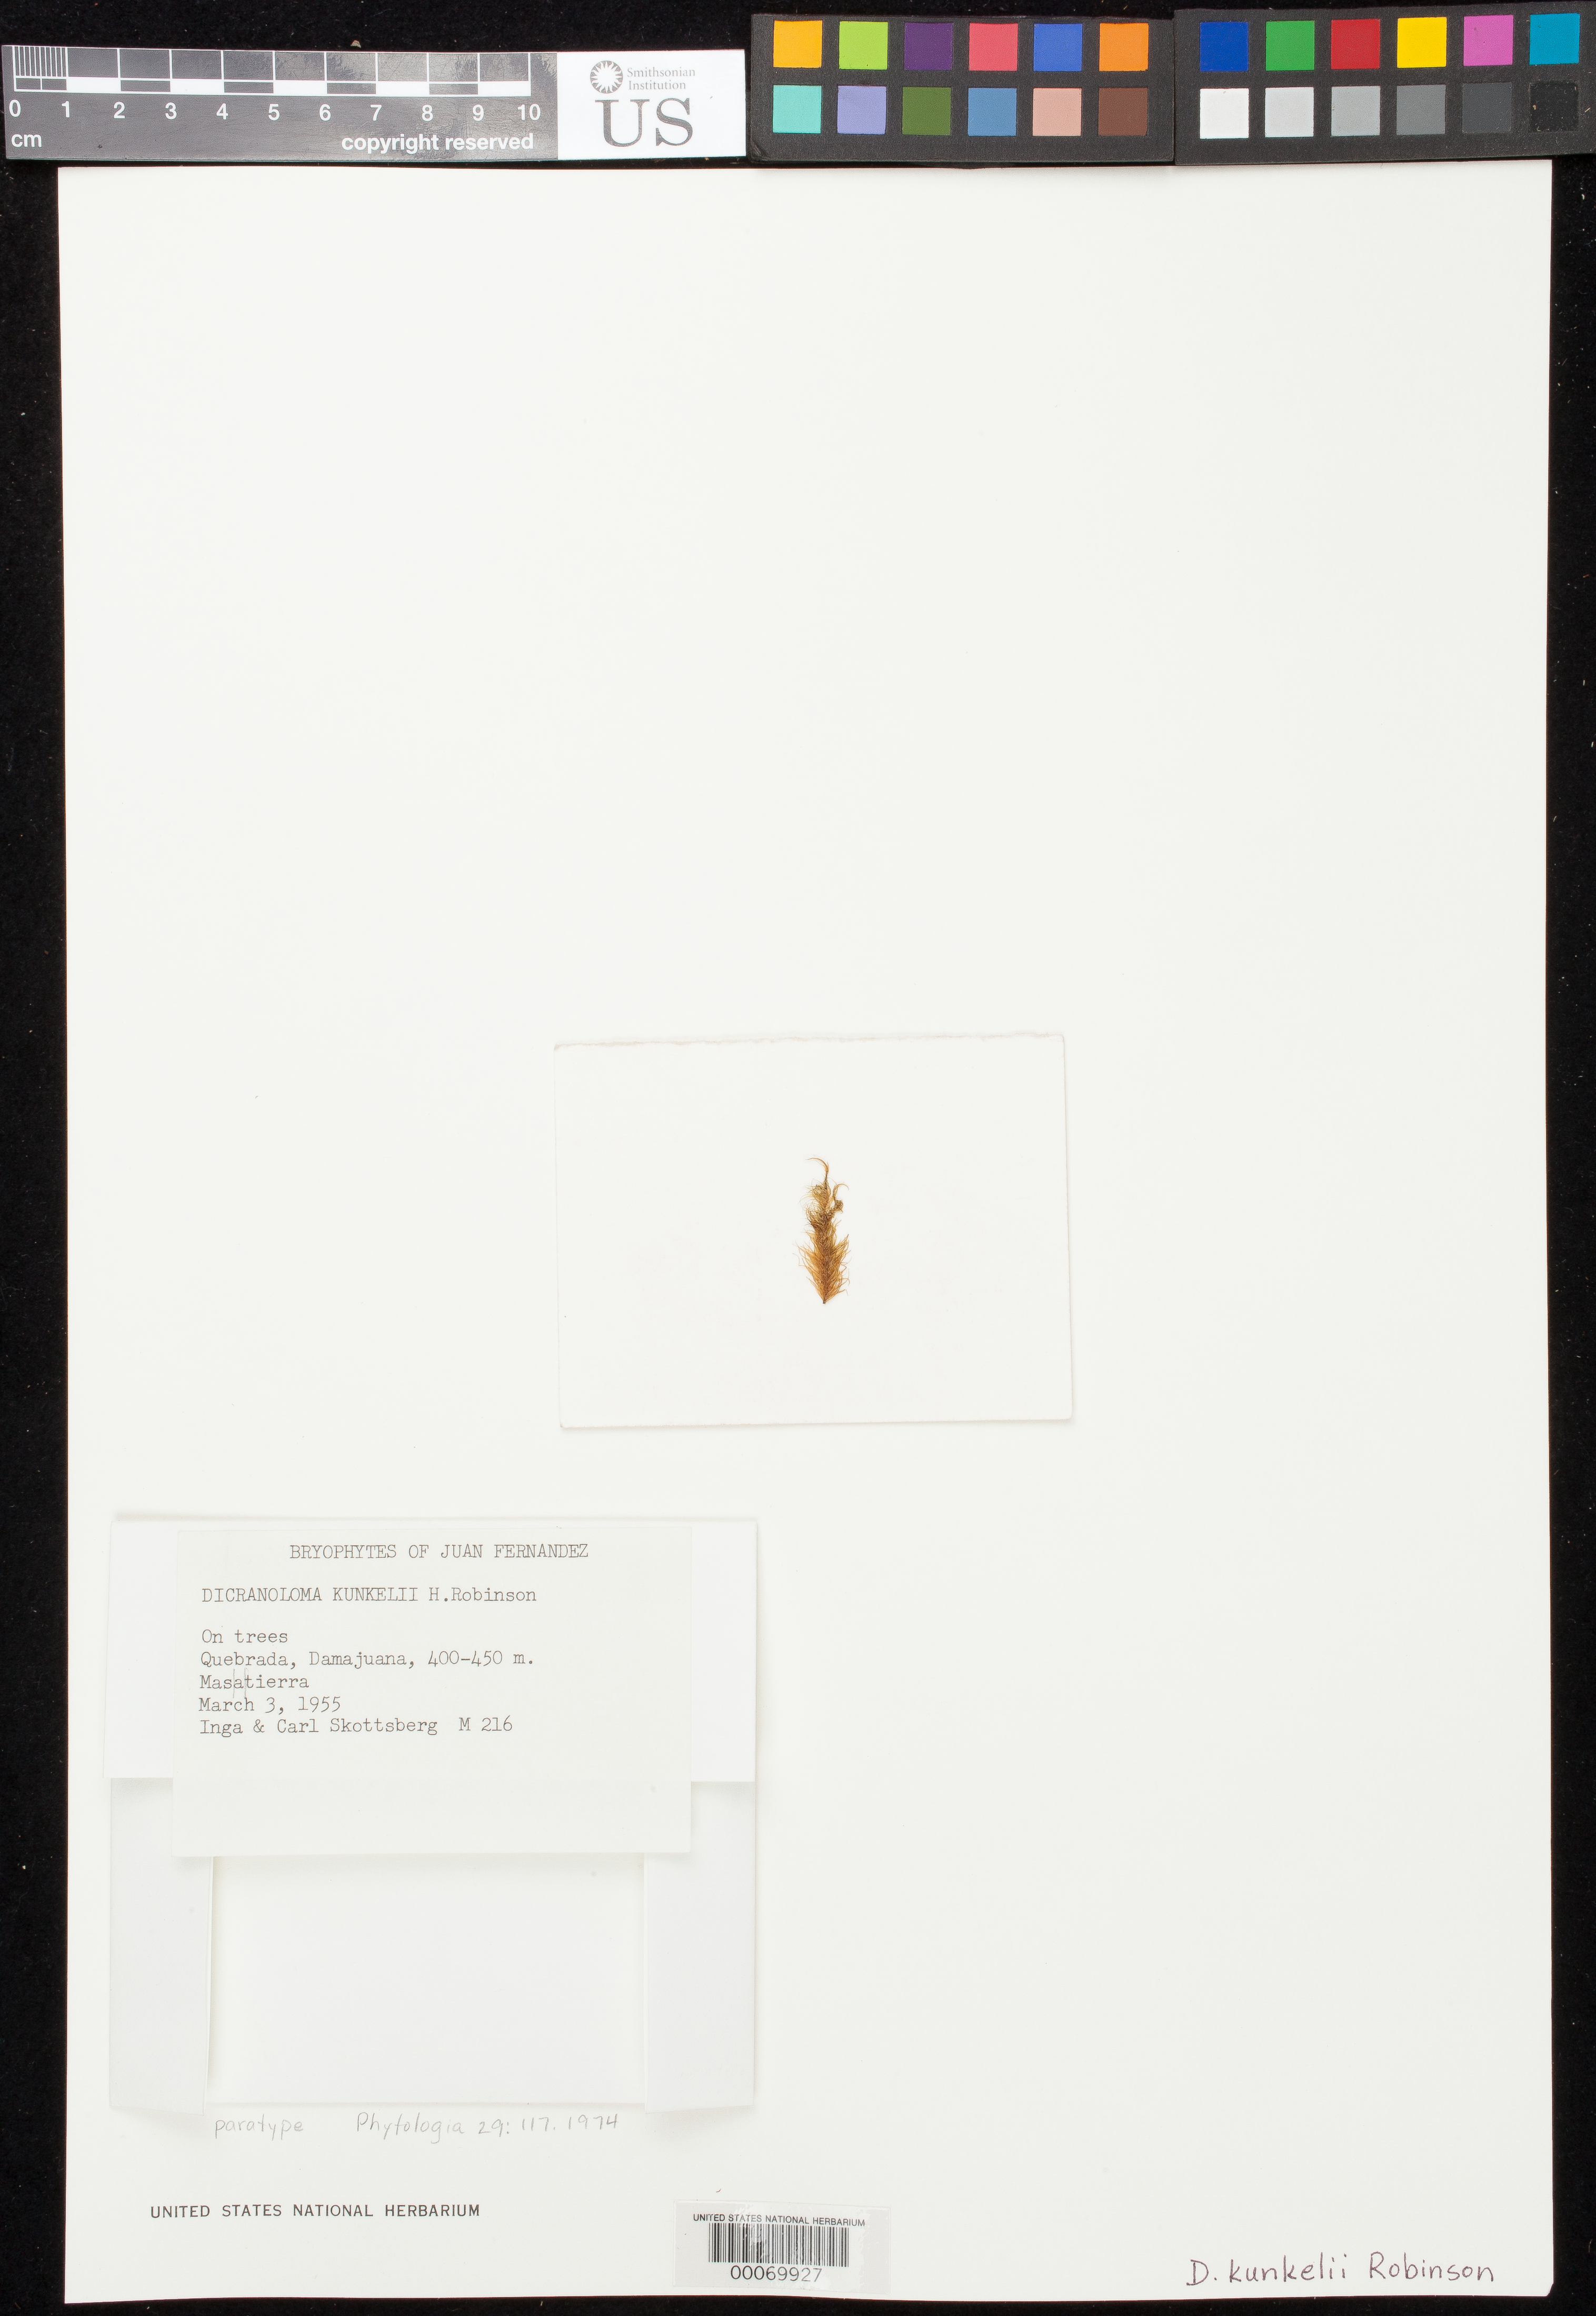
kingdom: Plantae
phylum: Bryophyta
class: Bryopsida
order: Dicranales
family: Dicranaceae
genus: Dicranoloma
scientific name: Dicranoloma kunkelii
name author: H. Rob.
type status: Paratype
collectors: I. Skottsberg & C. Skottsberg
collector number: M216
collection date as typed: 03 Mar 1955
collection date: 1955-03-03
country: Chile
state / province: Valparaíso (V)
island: Isla Más a Tierra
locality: Quebrada, Damajuana.